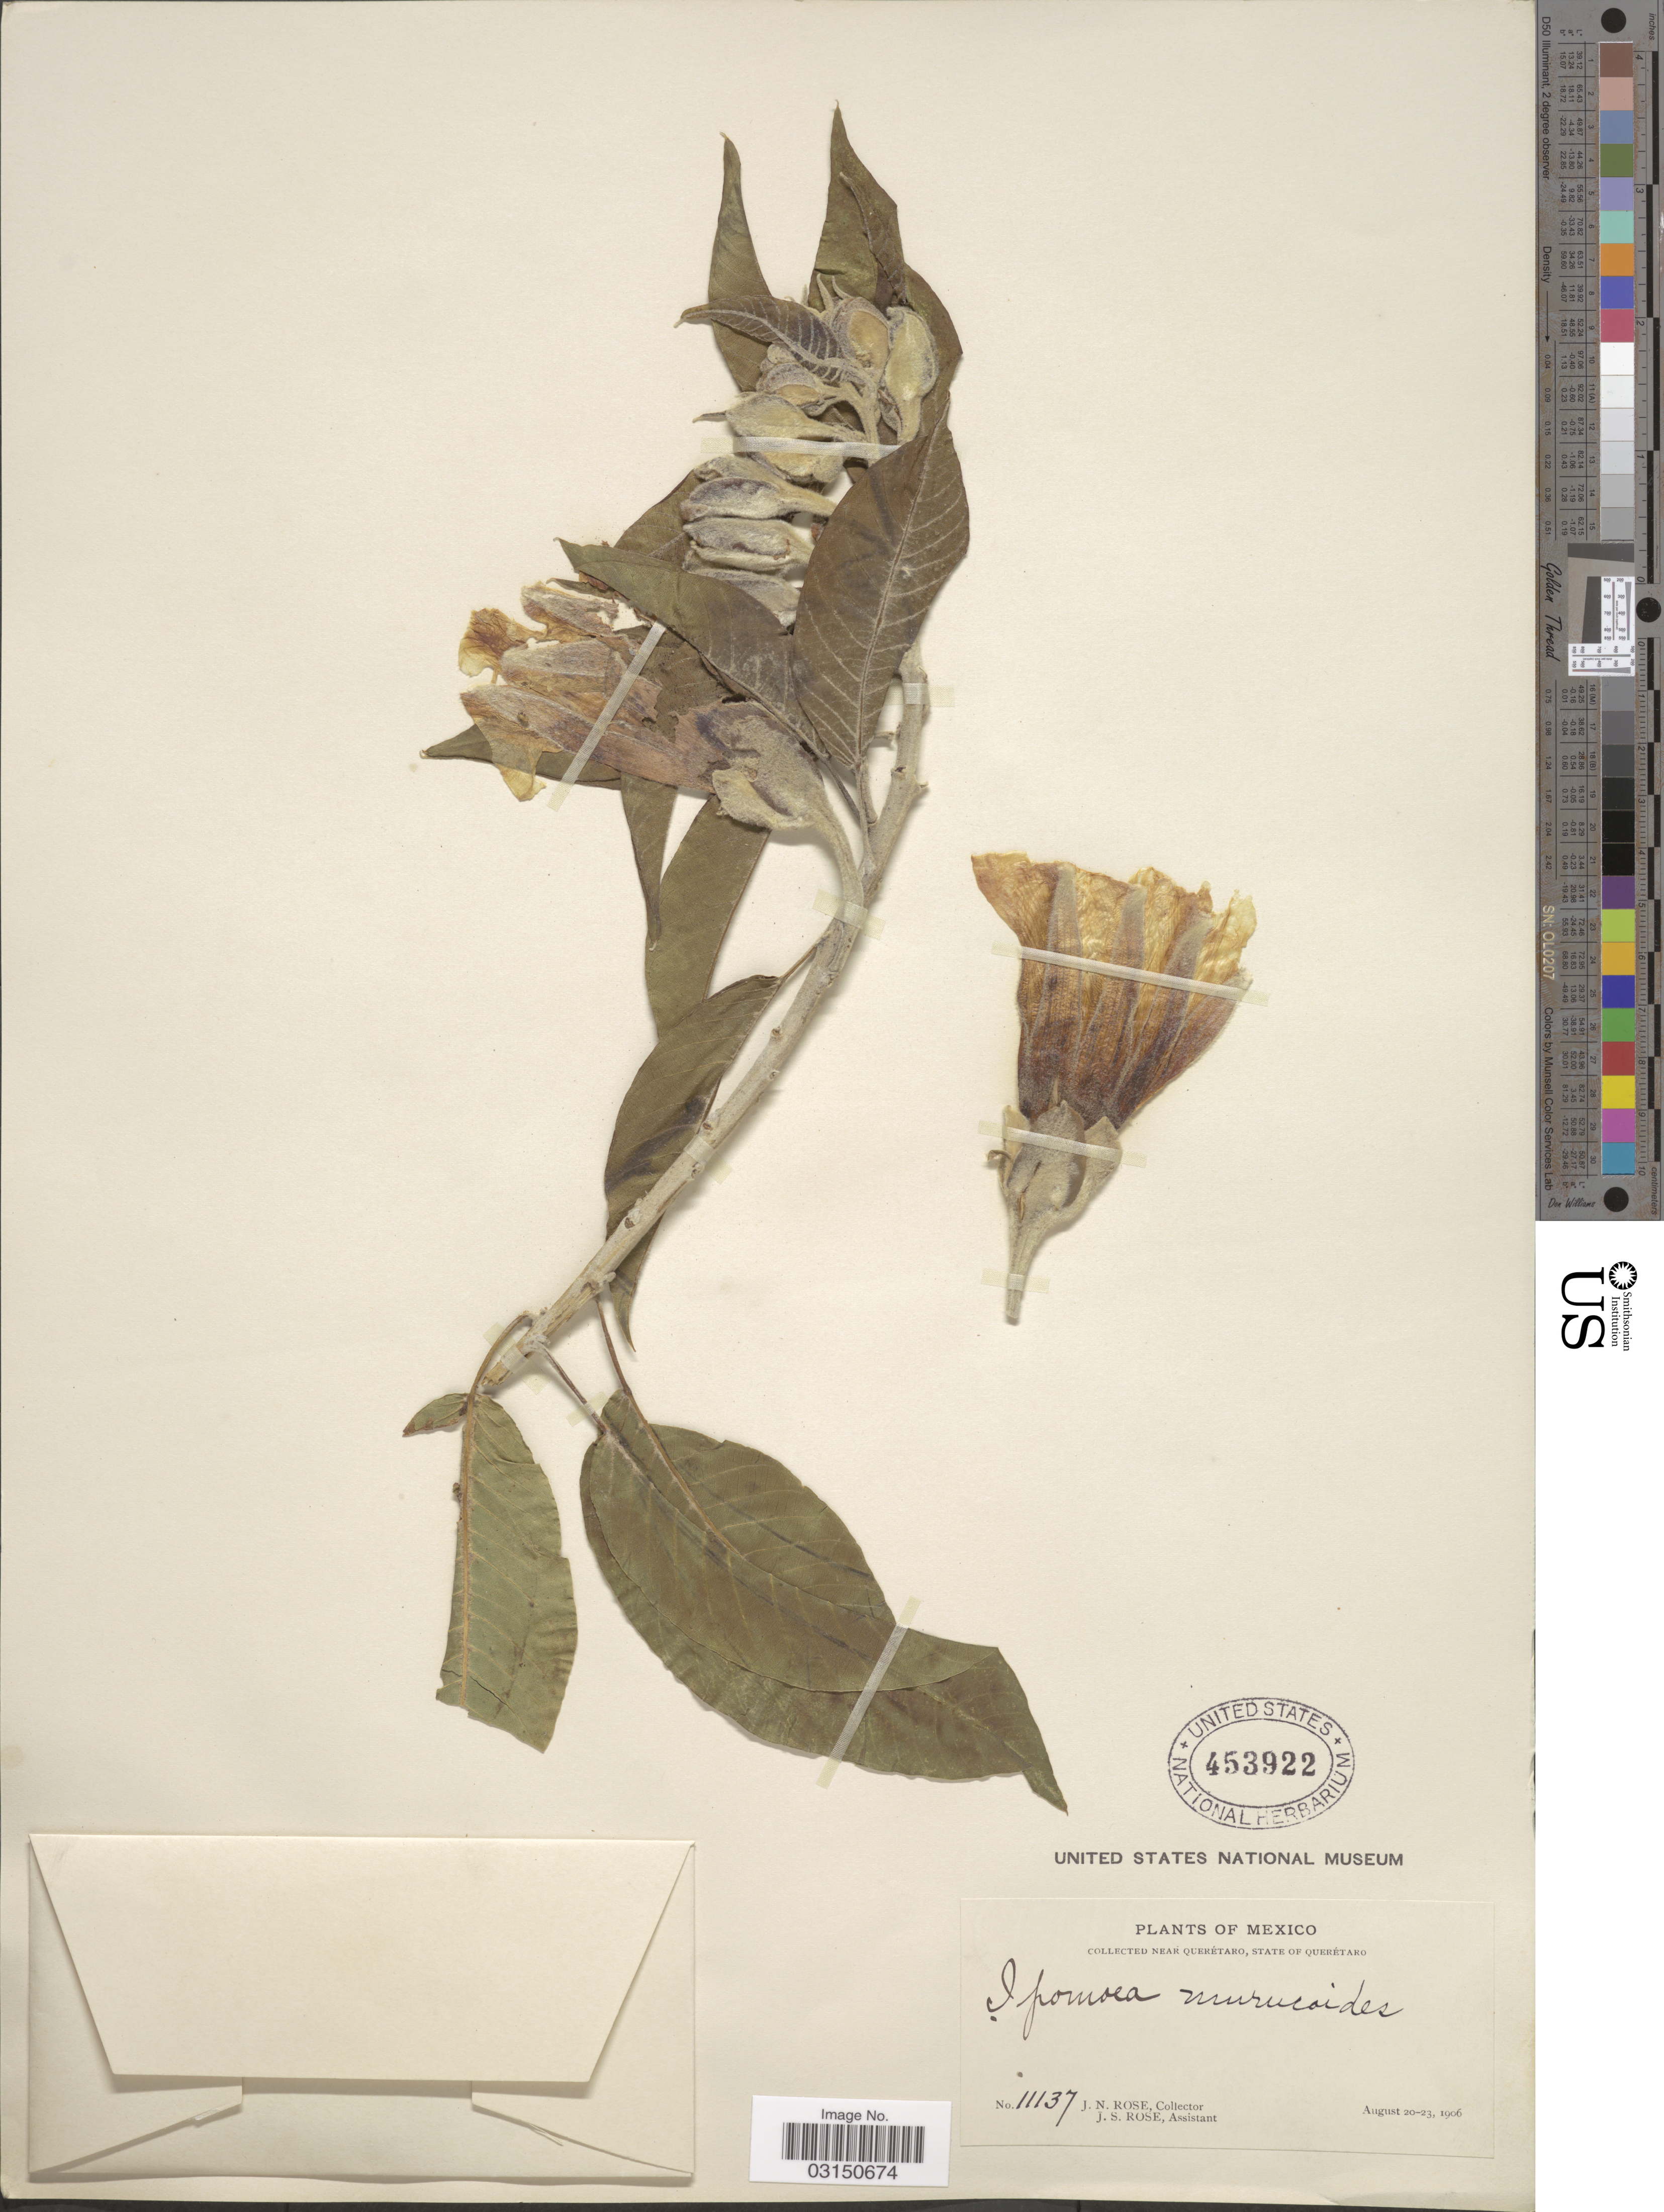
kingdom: Plantae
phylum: Tracheophyta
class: Magnoliopsida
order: Solanales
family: Convolvulaceae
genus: Ipomoea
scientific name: Ipomoea murucoides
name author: Roem. & Schult.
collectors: J. N. Rose & J. S. Rose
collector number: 11137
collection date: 1906-08-20/1906-08-23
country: Mexico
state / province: Querétaro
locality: Near Querétaro.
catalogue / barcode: US 453922